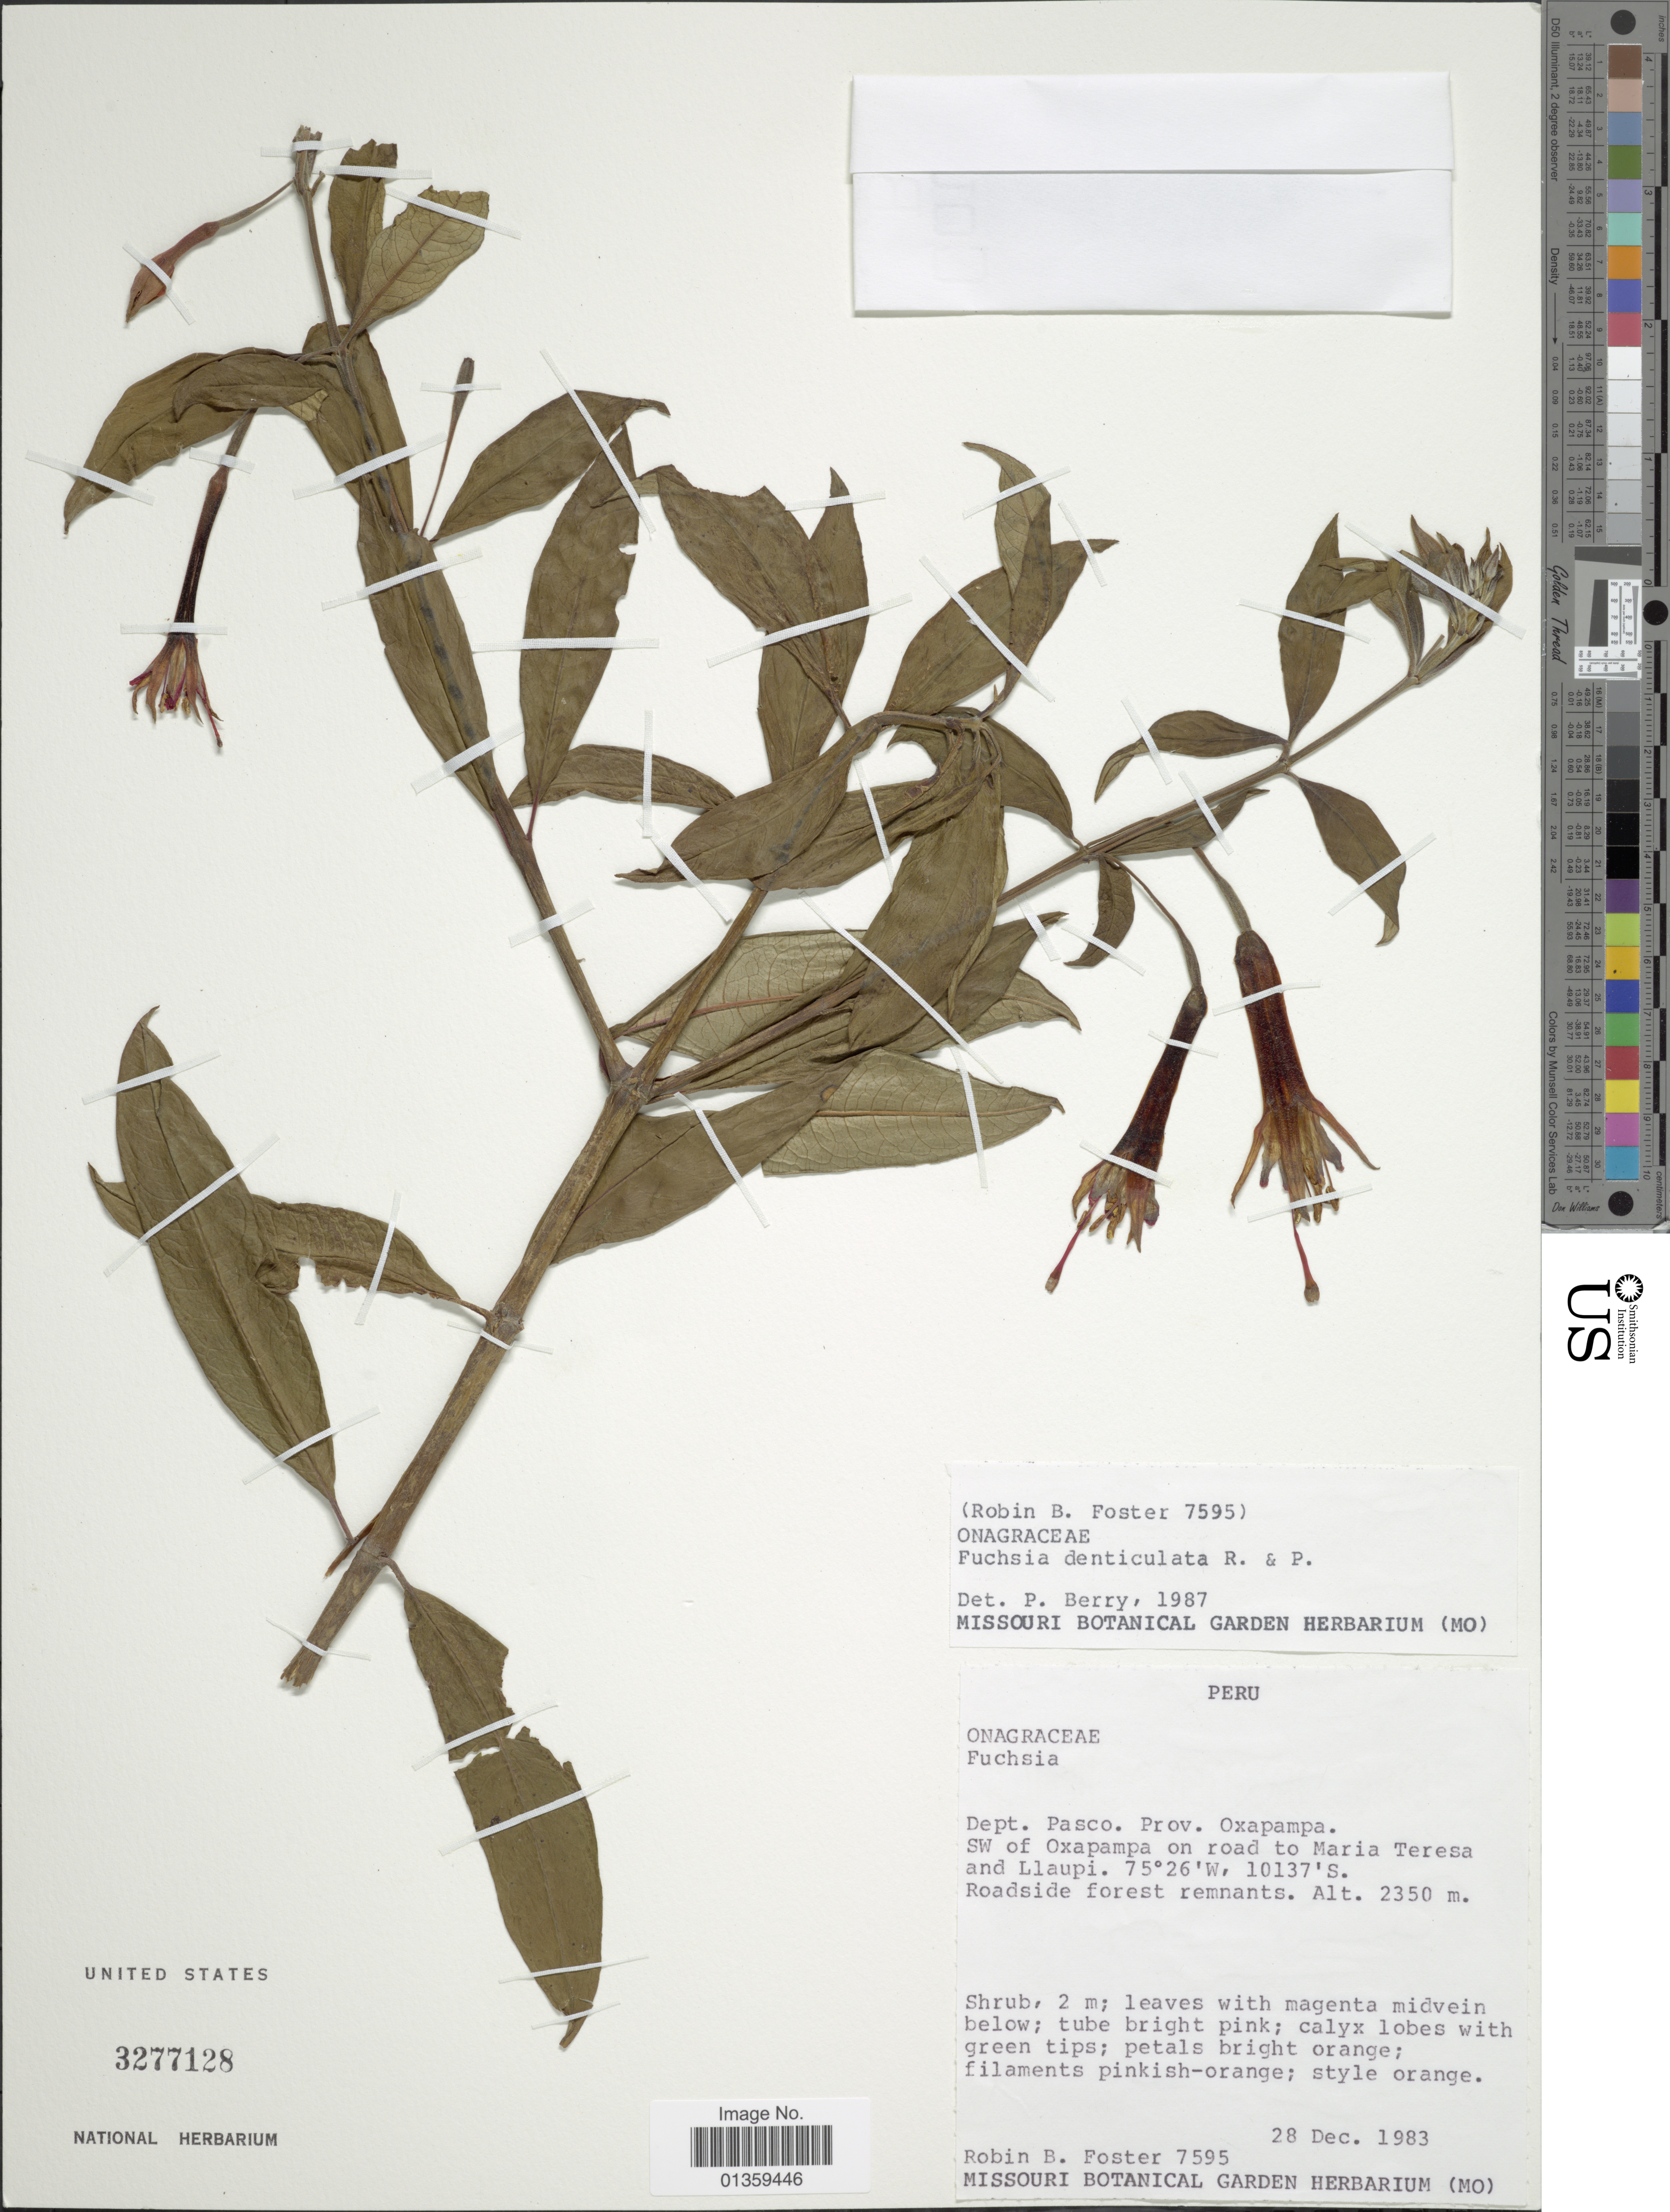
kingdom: Plantae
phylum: Tracheophyta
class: Magnoliopsida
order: Myrtales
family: Onagraceae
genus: Fuchsia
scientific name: Fuchsia denticulata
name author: Ruiz & Pav.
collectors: R. B. Foster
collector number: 7595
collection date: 1983-12-28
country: Peru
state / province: Pasco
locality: Prov. Oxapampa. SW of Oxapampa on road to Maria Teresa and Llaupi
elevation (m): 2350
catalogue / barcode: US 3277128